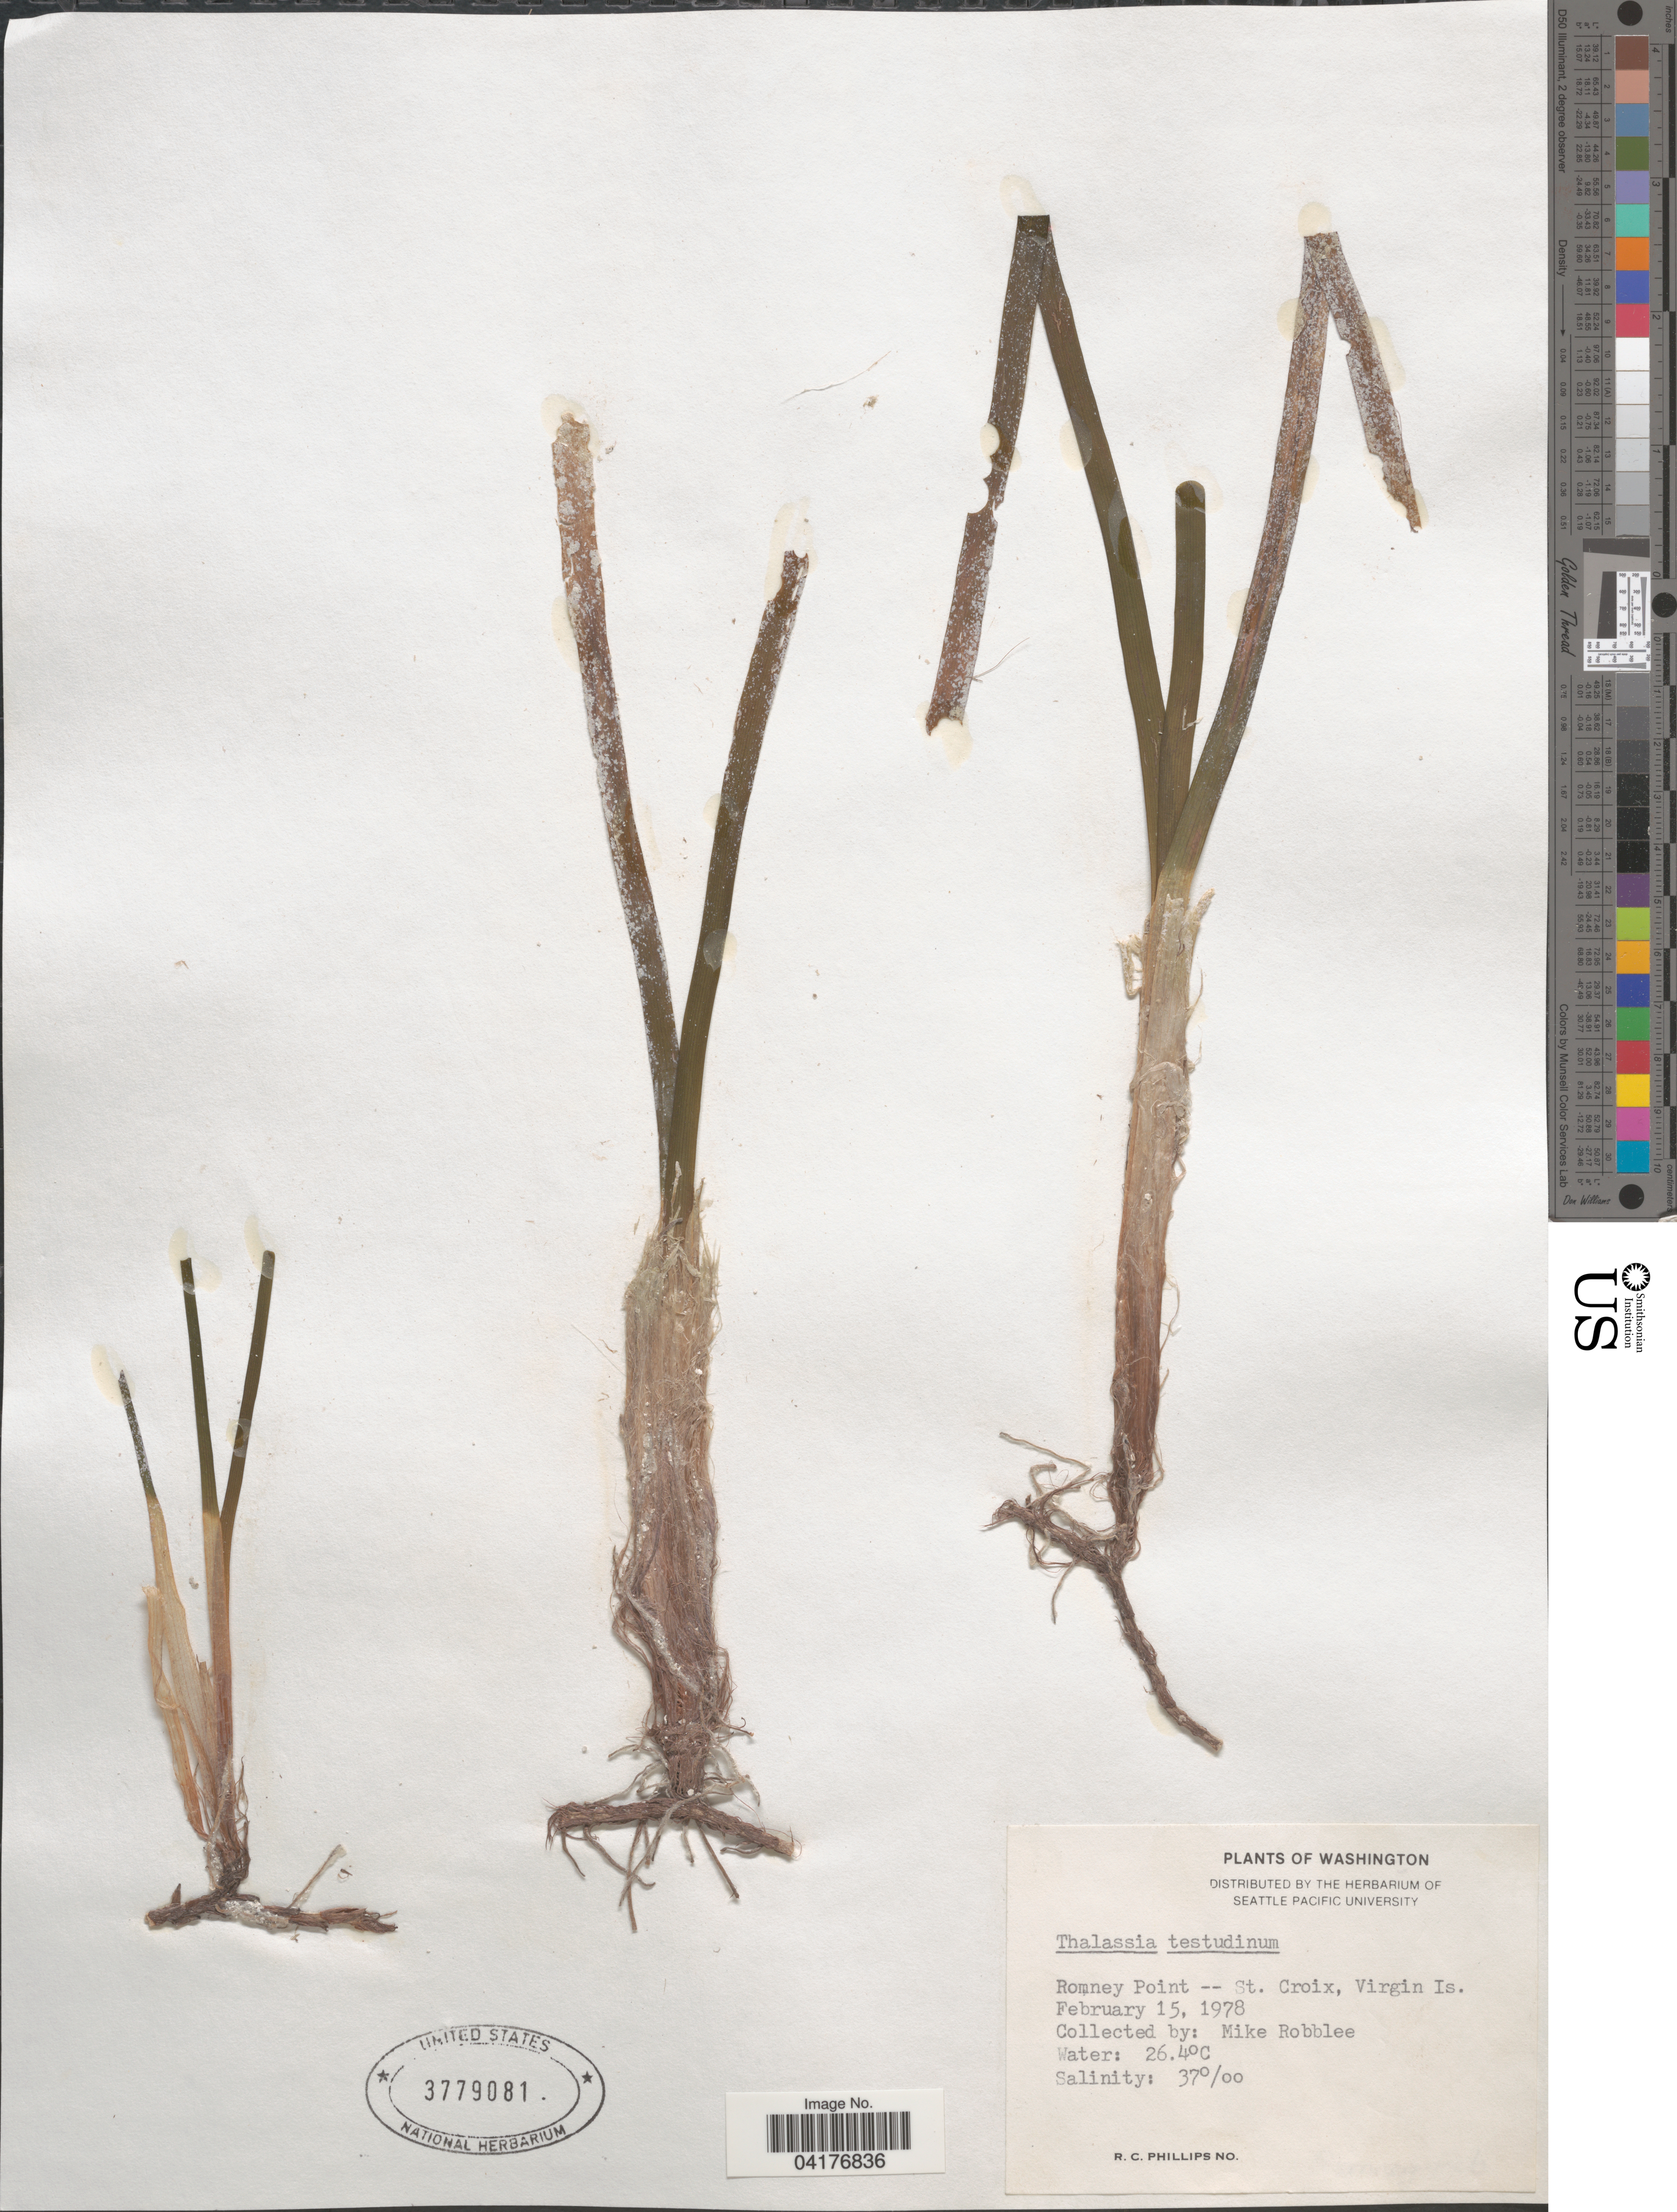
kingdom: Plantae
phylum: Tracheophyta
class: Liliopsida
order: Alismatales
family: Hydrocharitaceae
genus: Thalassia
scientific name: Thalassia testudinum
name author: Banks & Sol. ex K.D. Koenig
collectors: M. Robblee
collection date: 1978-02-15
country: U.S. Virgin Islands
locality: Romney Point -- St. Croix, Virgin Is.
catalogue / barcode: US 3779081